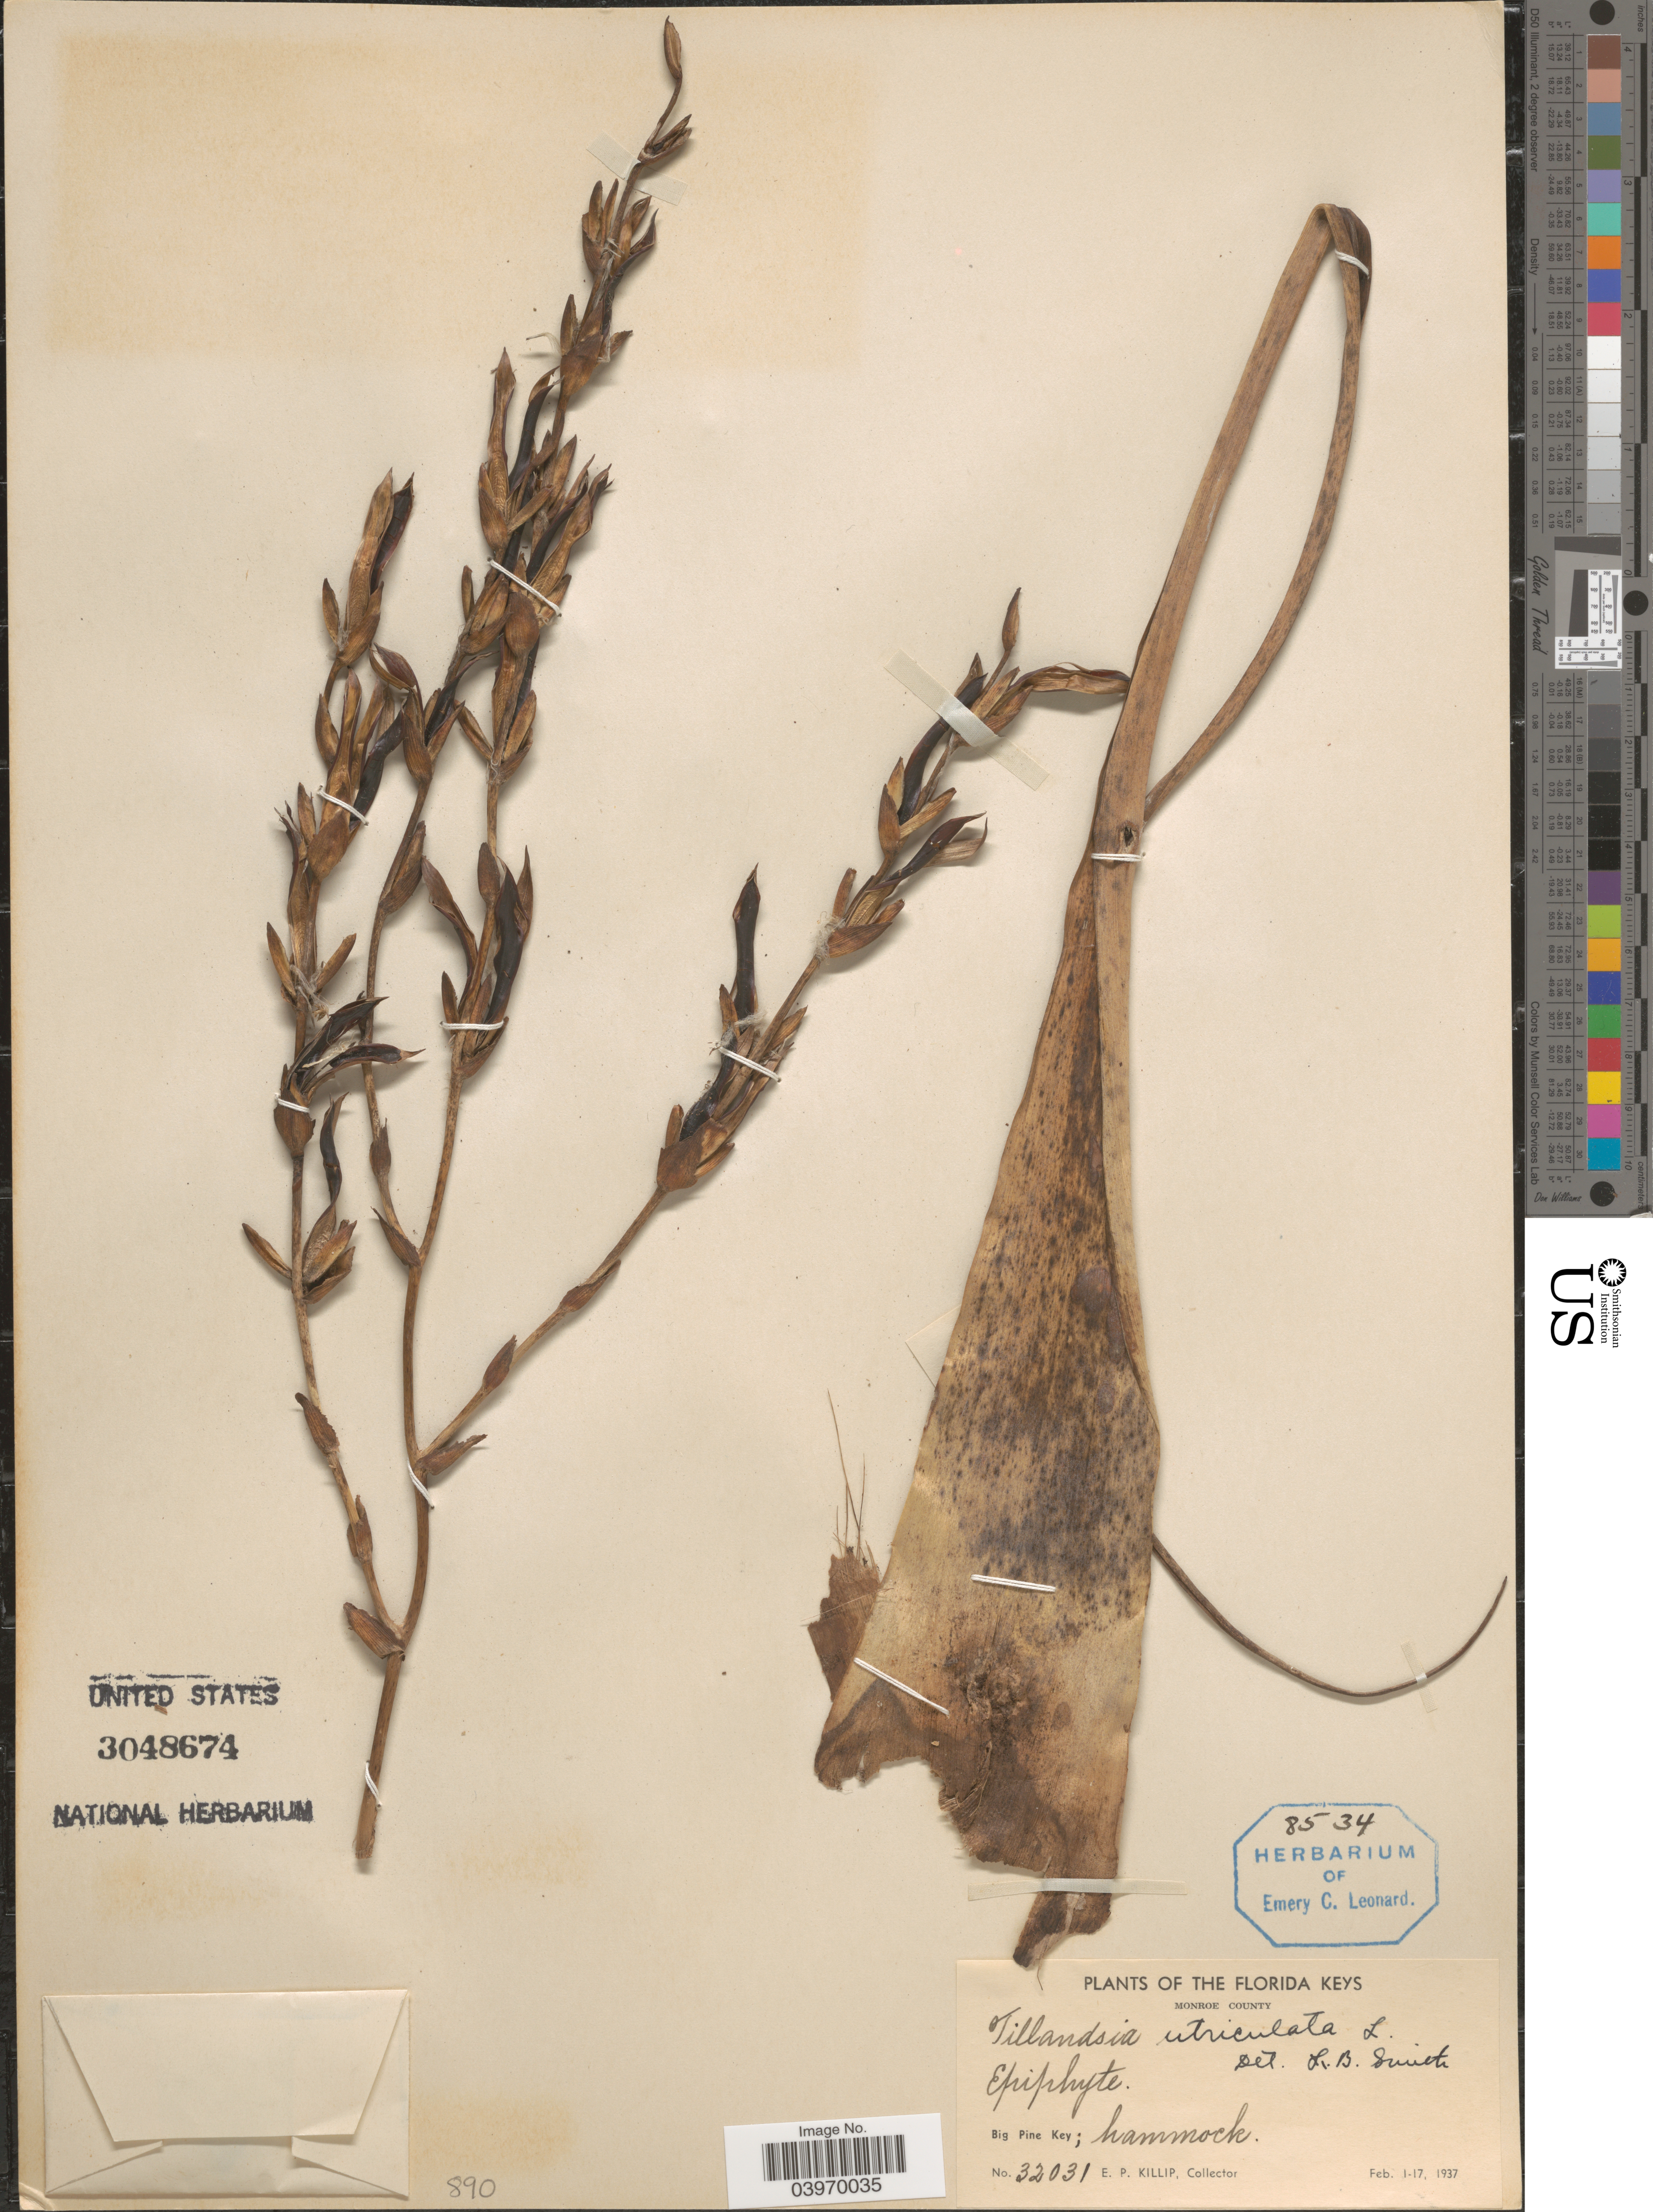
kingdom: Plantae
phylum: Tracheophyta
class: Liliopsida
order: Poales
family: Bromeliaceae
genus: Tillandsia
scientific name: Tillandsia utriculata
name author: L.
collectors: E. P. Killip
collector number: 32031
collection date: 1937-02-01/1937-02-17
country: United States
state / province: Florida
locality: The Florida Keys. Monroe County. Big Pine Key; hammock.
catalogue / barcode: US 3048674